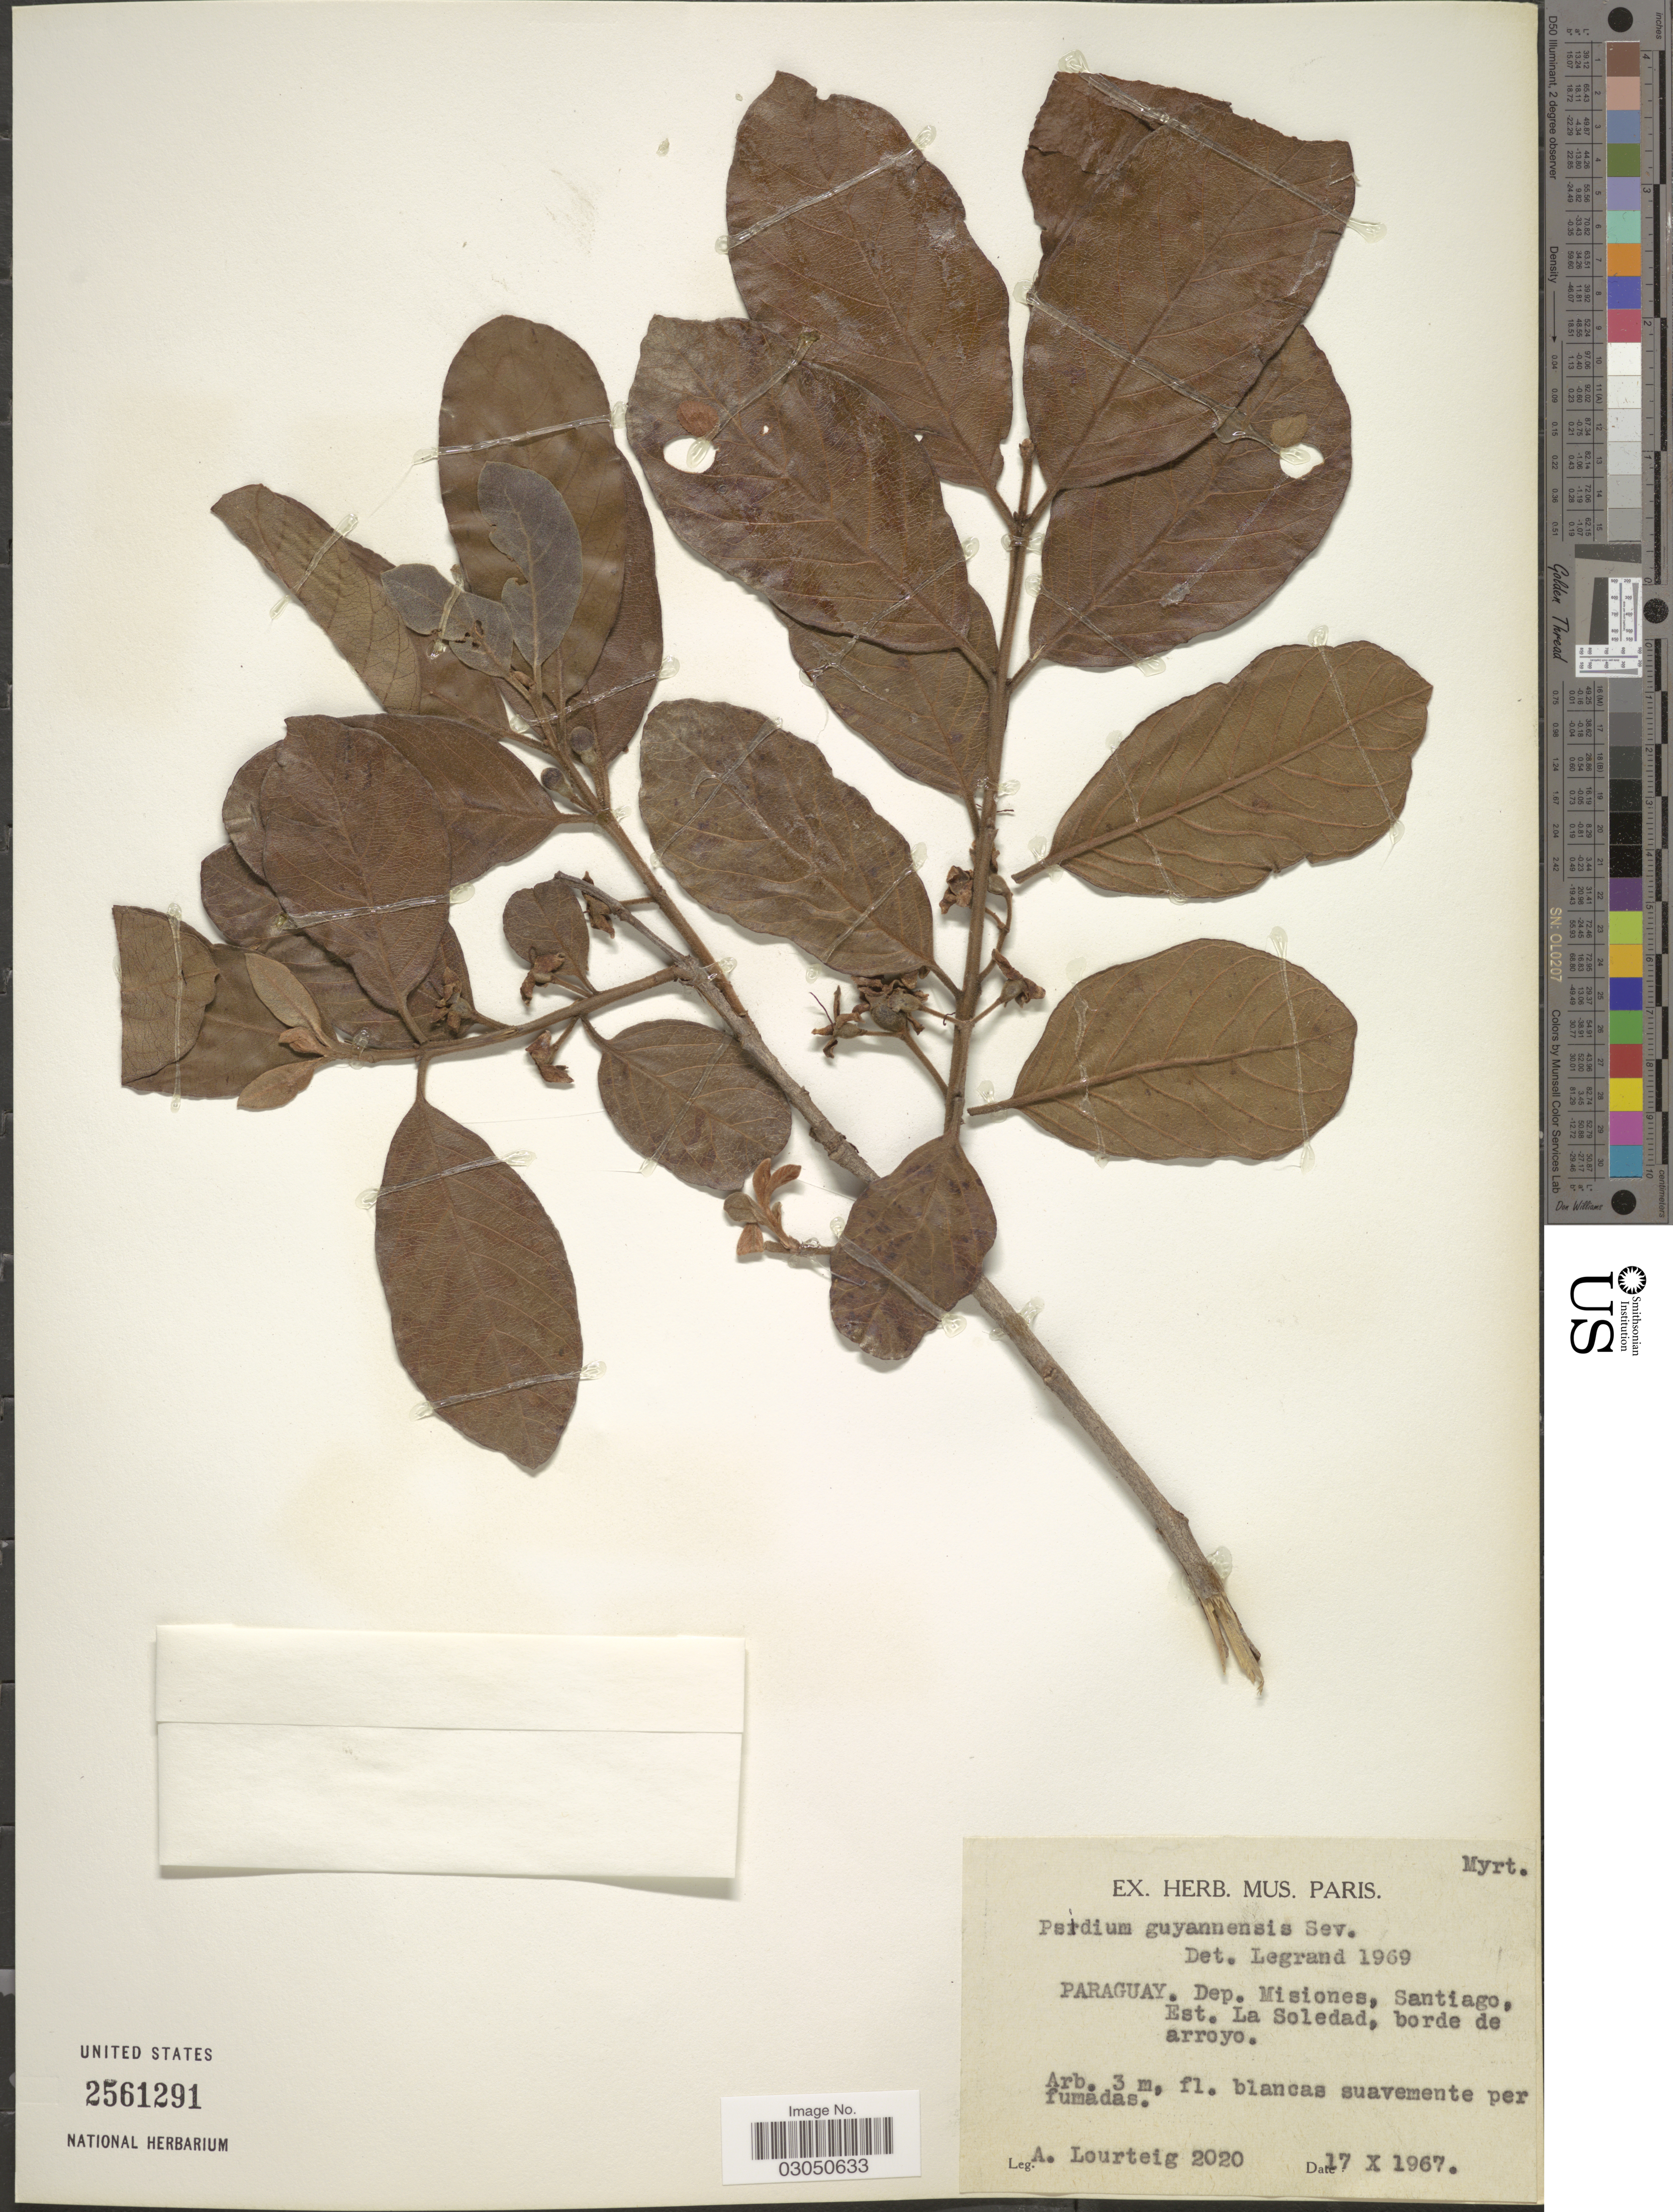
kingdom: Plantae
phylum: Tracheophyta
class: Magnoliopsida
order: Myrtales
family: Myrtaceae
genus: Psidium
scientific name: Psidium guianense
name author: Pers.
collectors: A. Lourteig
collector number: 2020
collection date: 1967-10-17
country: Paraguay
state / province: Misiones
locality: Dep. Misiones, Santiago, Est. La Soledad, borde de arroyo.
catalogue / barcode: US 2561291